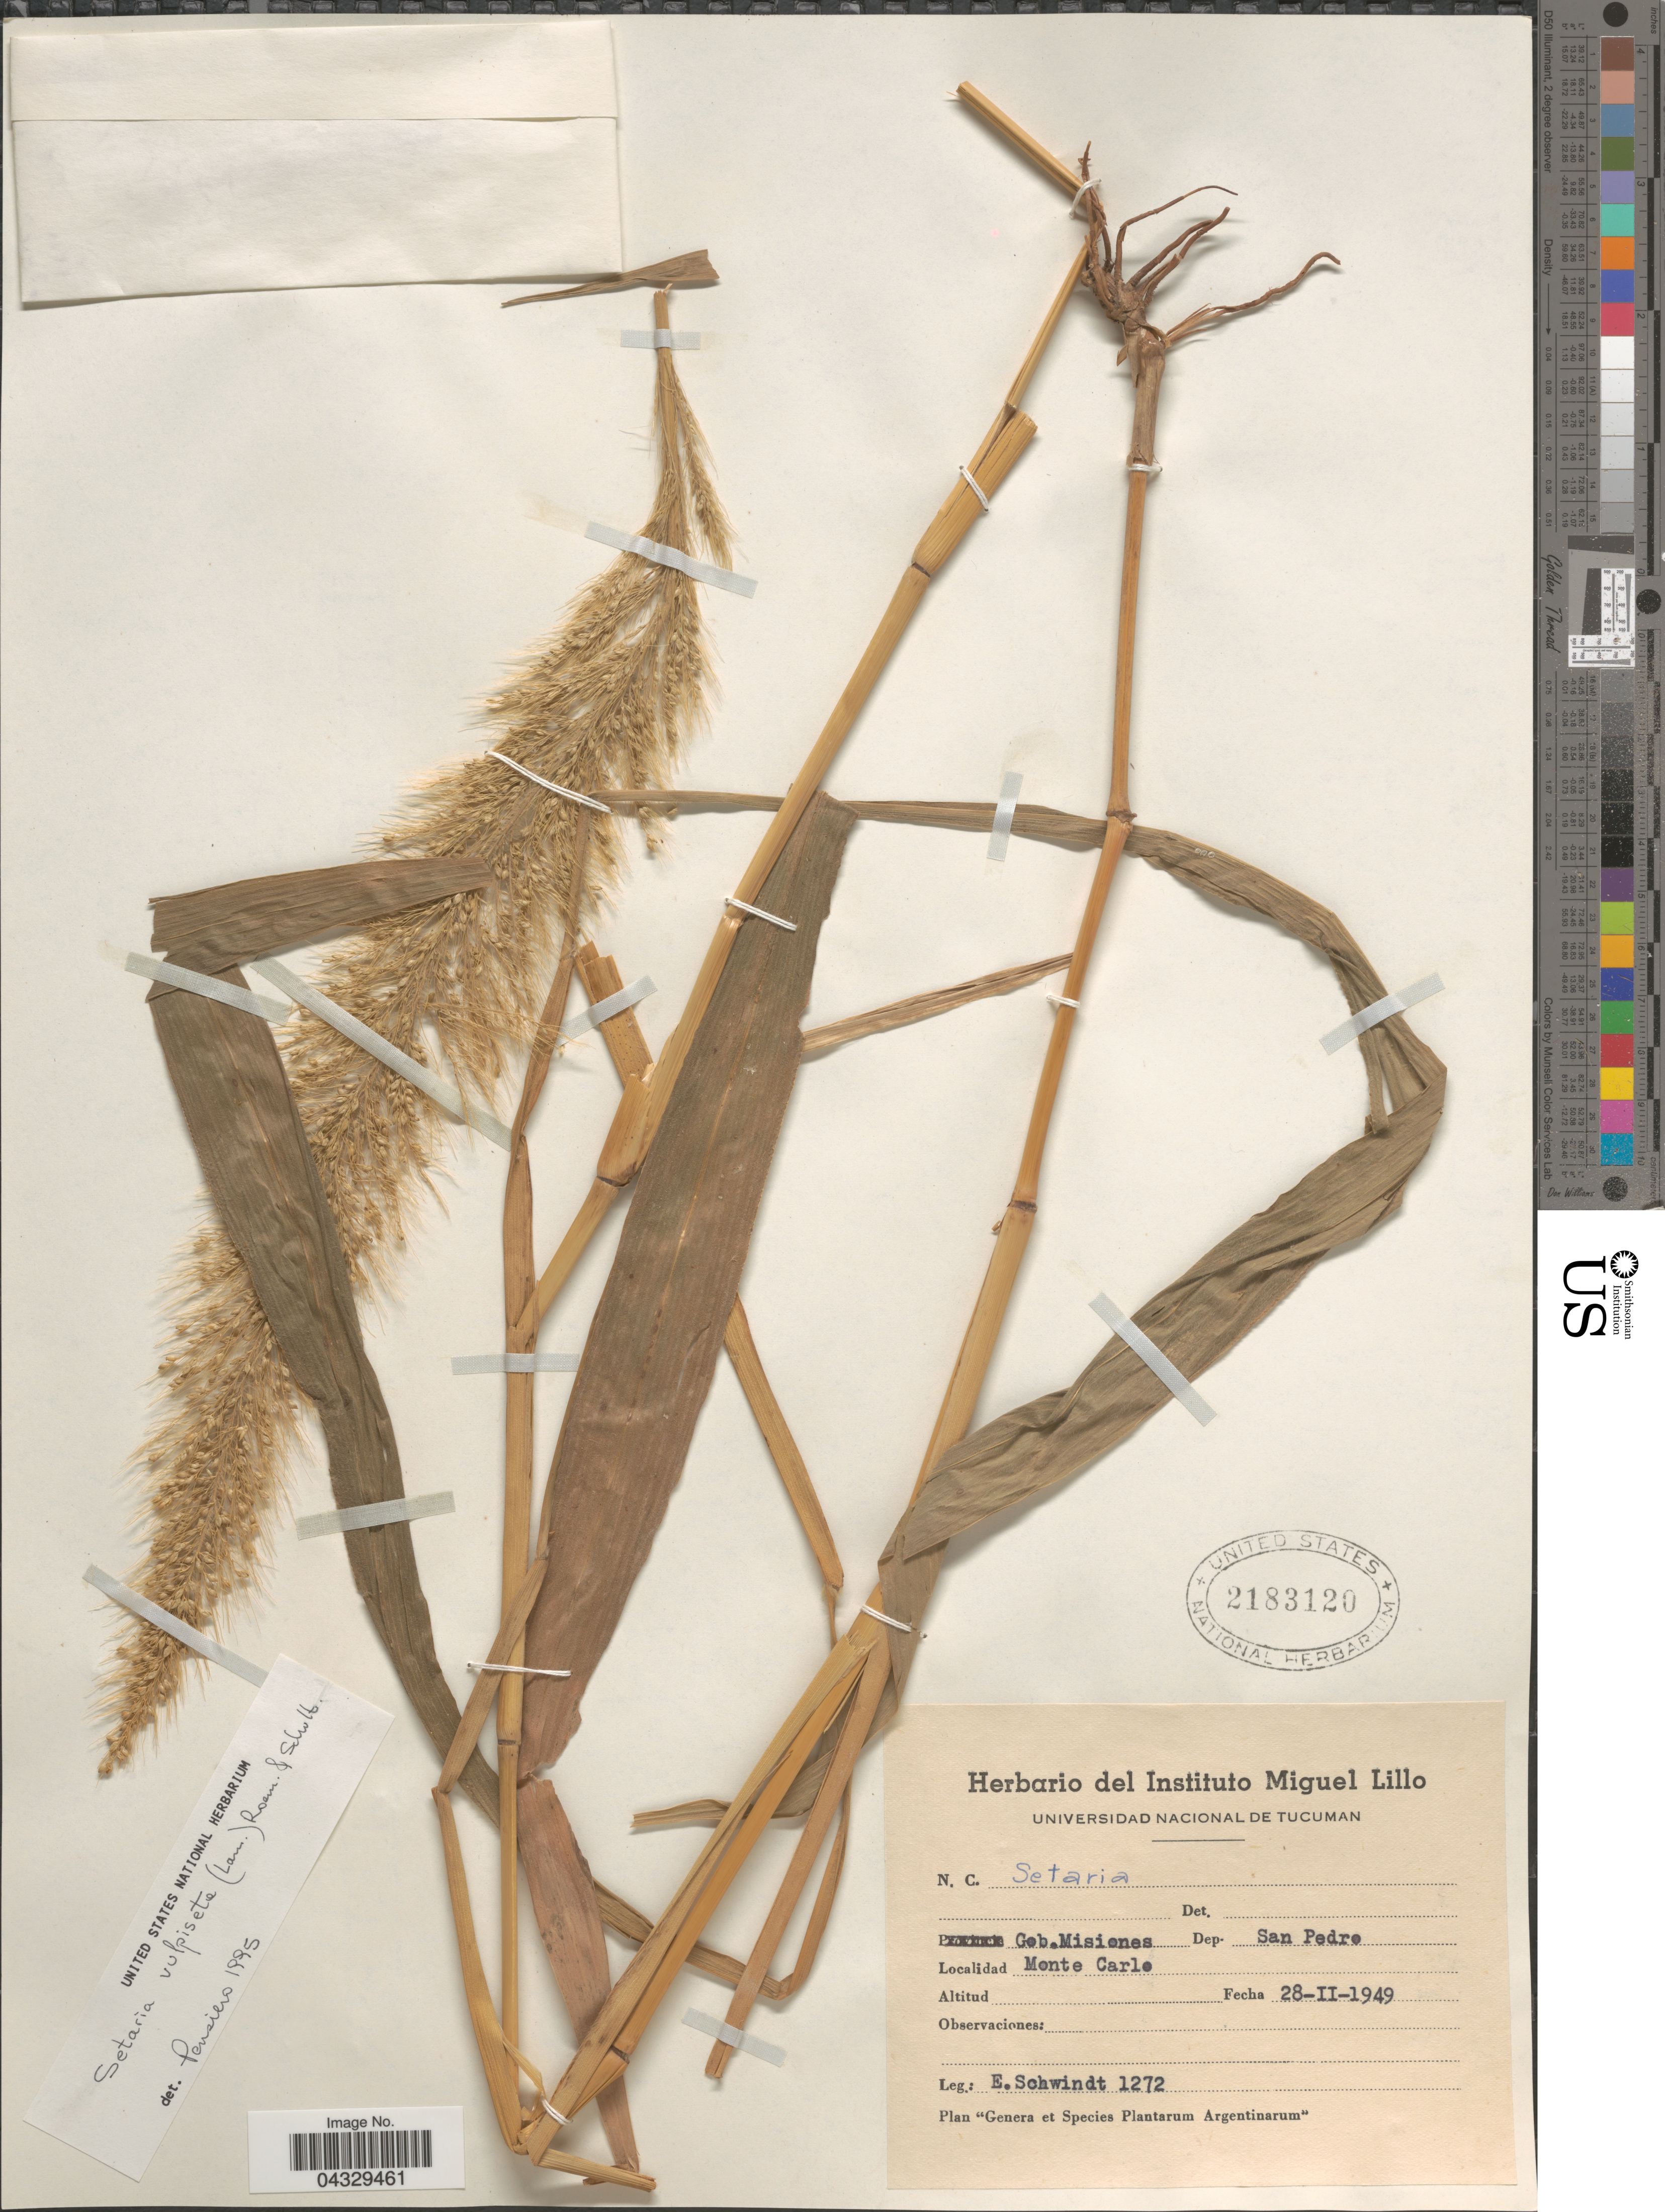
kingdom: Plantae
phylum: Tracheophyta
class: Liliopsida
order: Poales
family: Poaceae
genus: Setaria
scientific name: Setaria vulpiseta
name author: (Lam.) Roem. & Schult.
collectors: E. Schwindt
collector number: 1272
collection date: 1949-02-28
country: Argentina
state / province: Misiones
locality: Gob. Misiones Dep. San Pedro. Monte Carlo.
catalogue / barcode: US 2183120